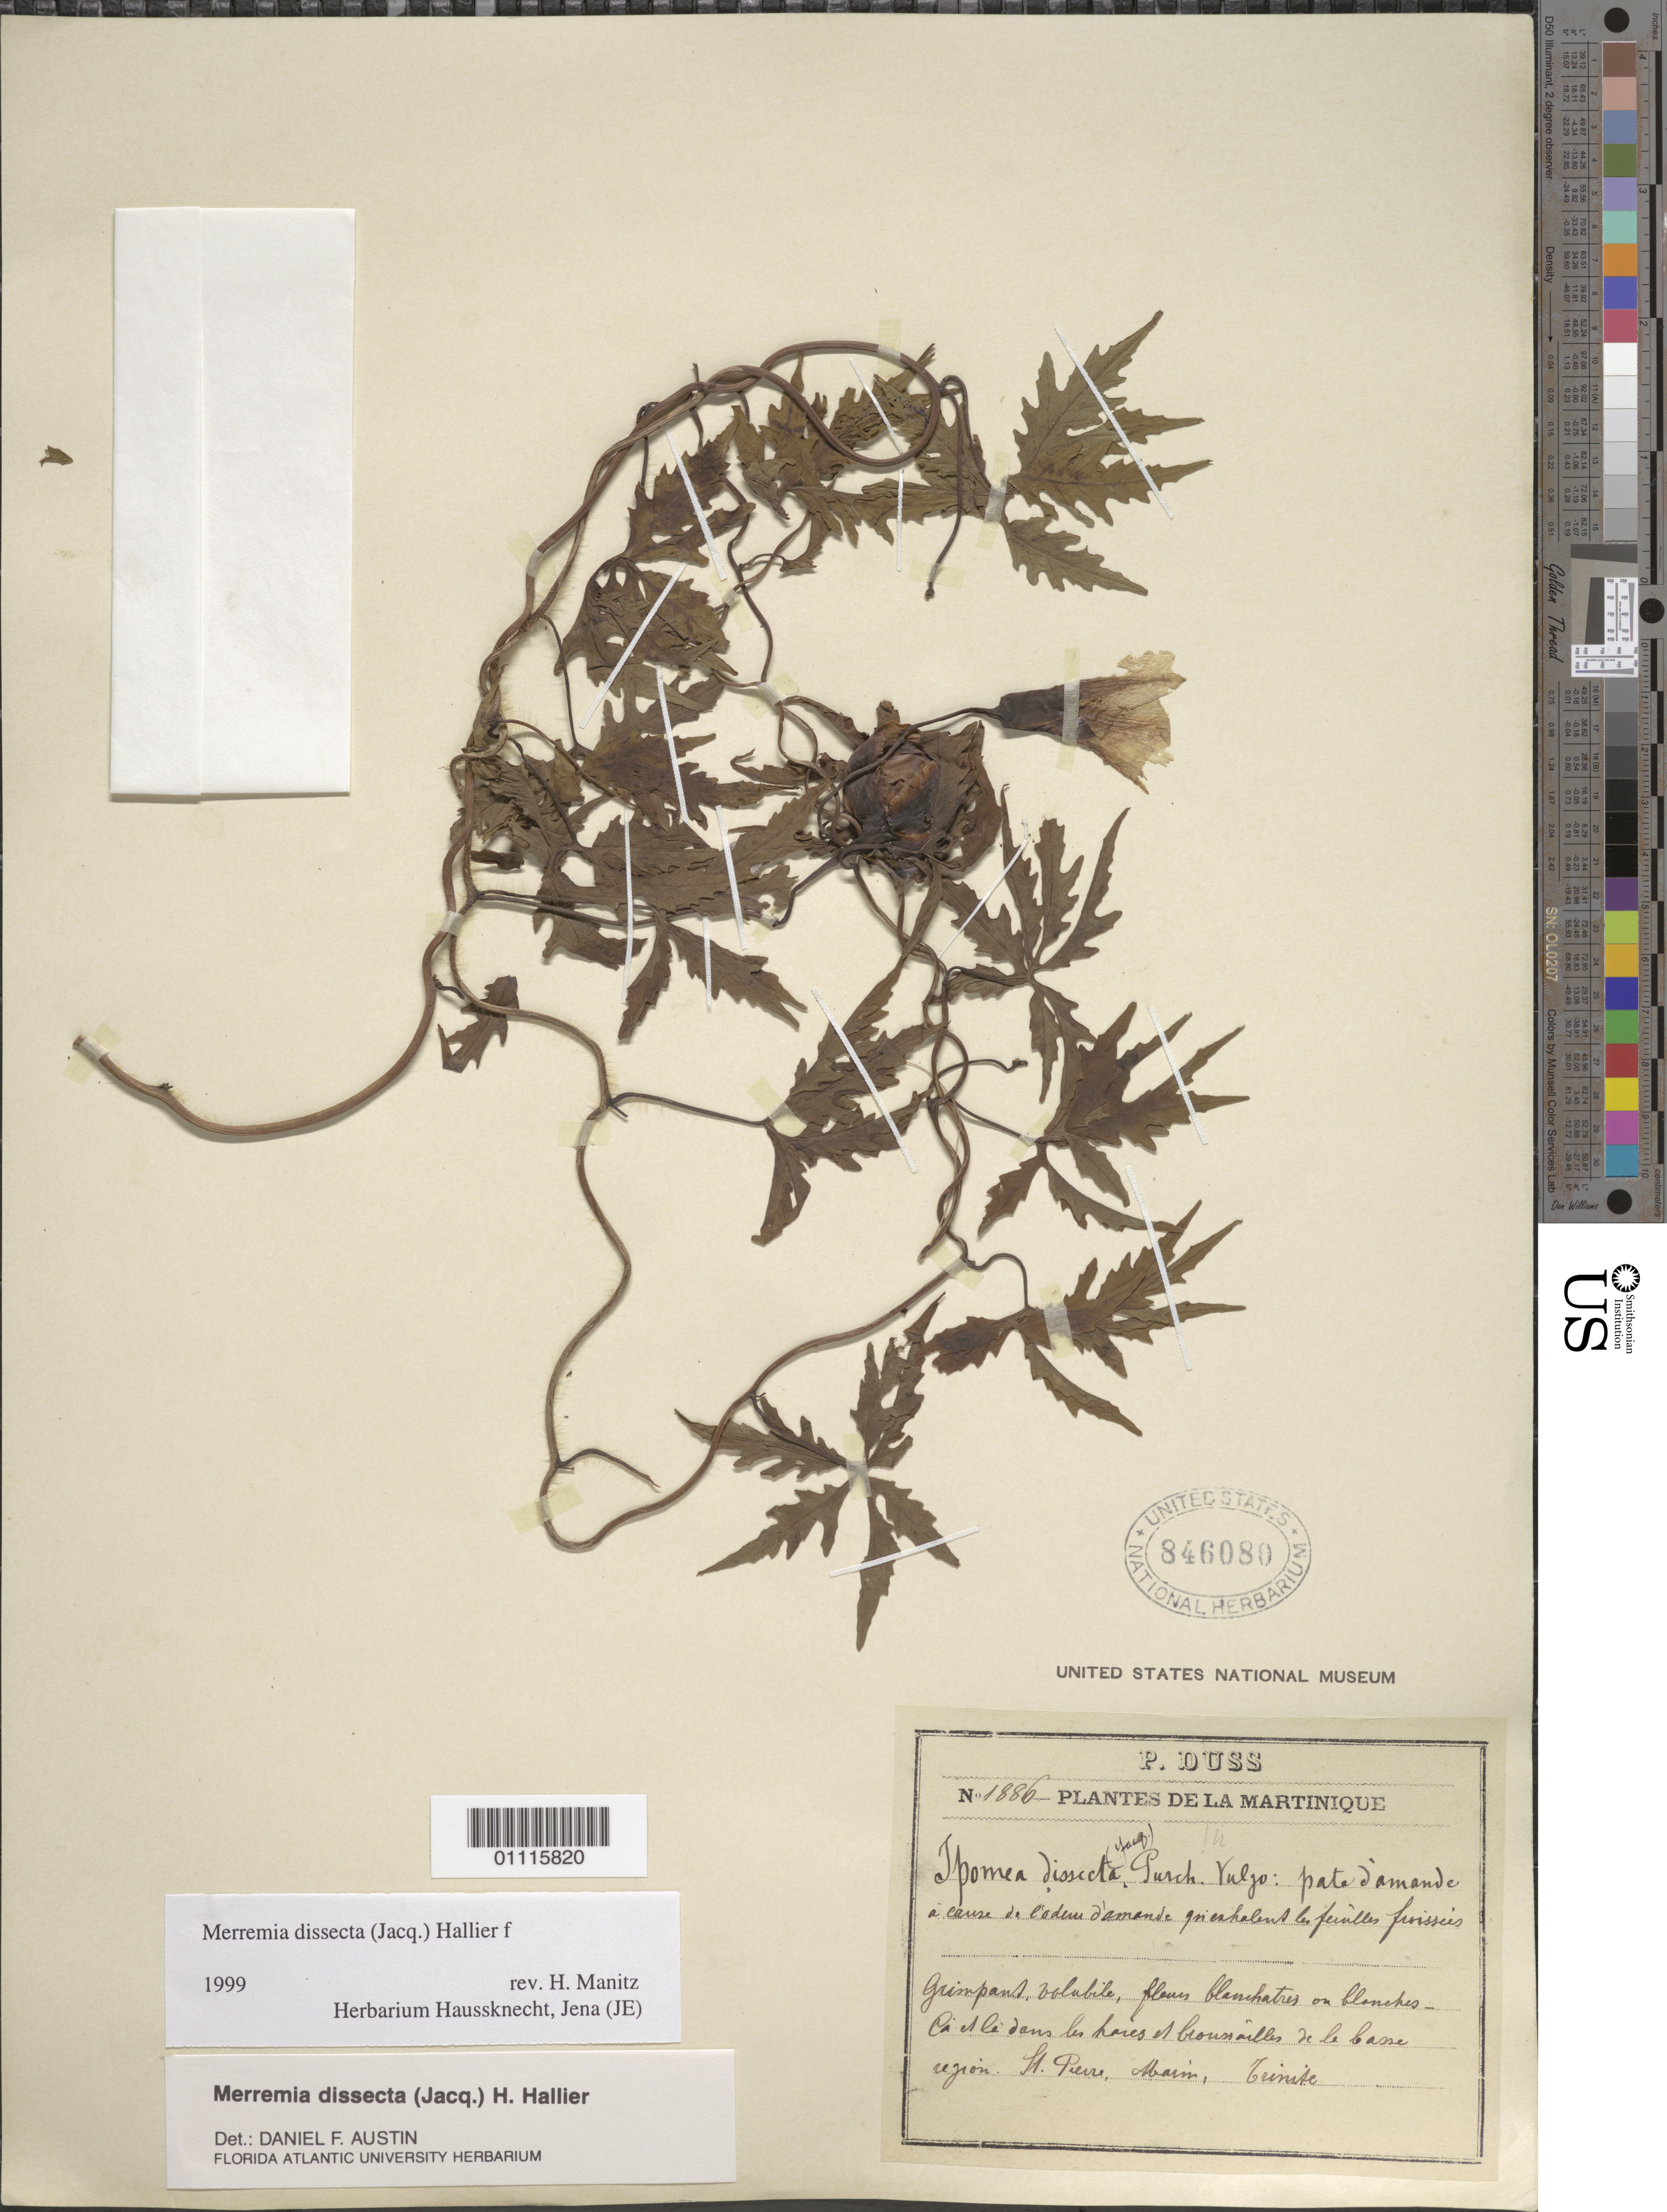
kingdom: Plantae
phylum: Tracheophyta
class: Magnoliopsida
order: Solanales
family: Convolvulaceae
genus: Distimake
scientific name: Distimake dissectus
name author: (Jacq.) A. R. Simões & Staples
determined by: Strong, Mark T., (BOT), Smithsonian Institution - National Museum of Natural History (UNITED STATES)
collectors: Père Duss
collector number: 1886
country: Martinique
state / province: Saint-Pierre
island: Martinique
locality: Ca et le dans les hares et broussailles de la basse region. St. Pierre, Marin, Trinite.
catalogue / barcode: US 846080